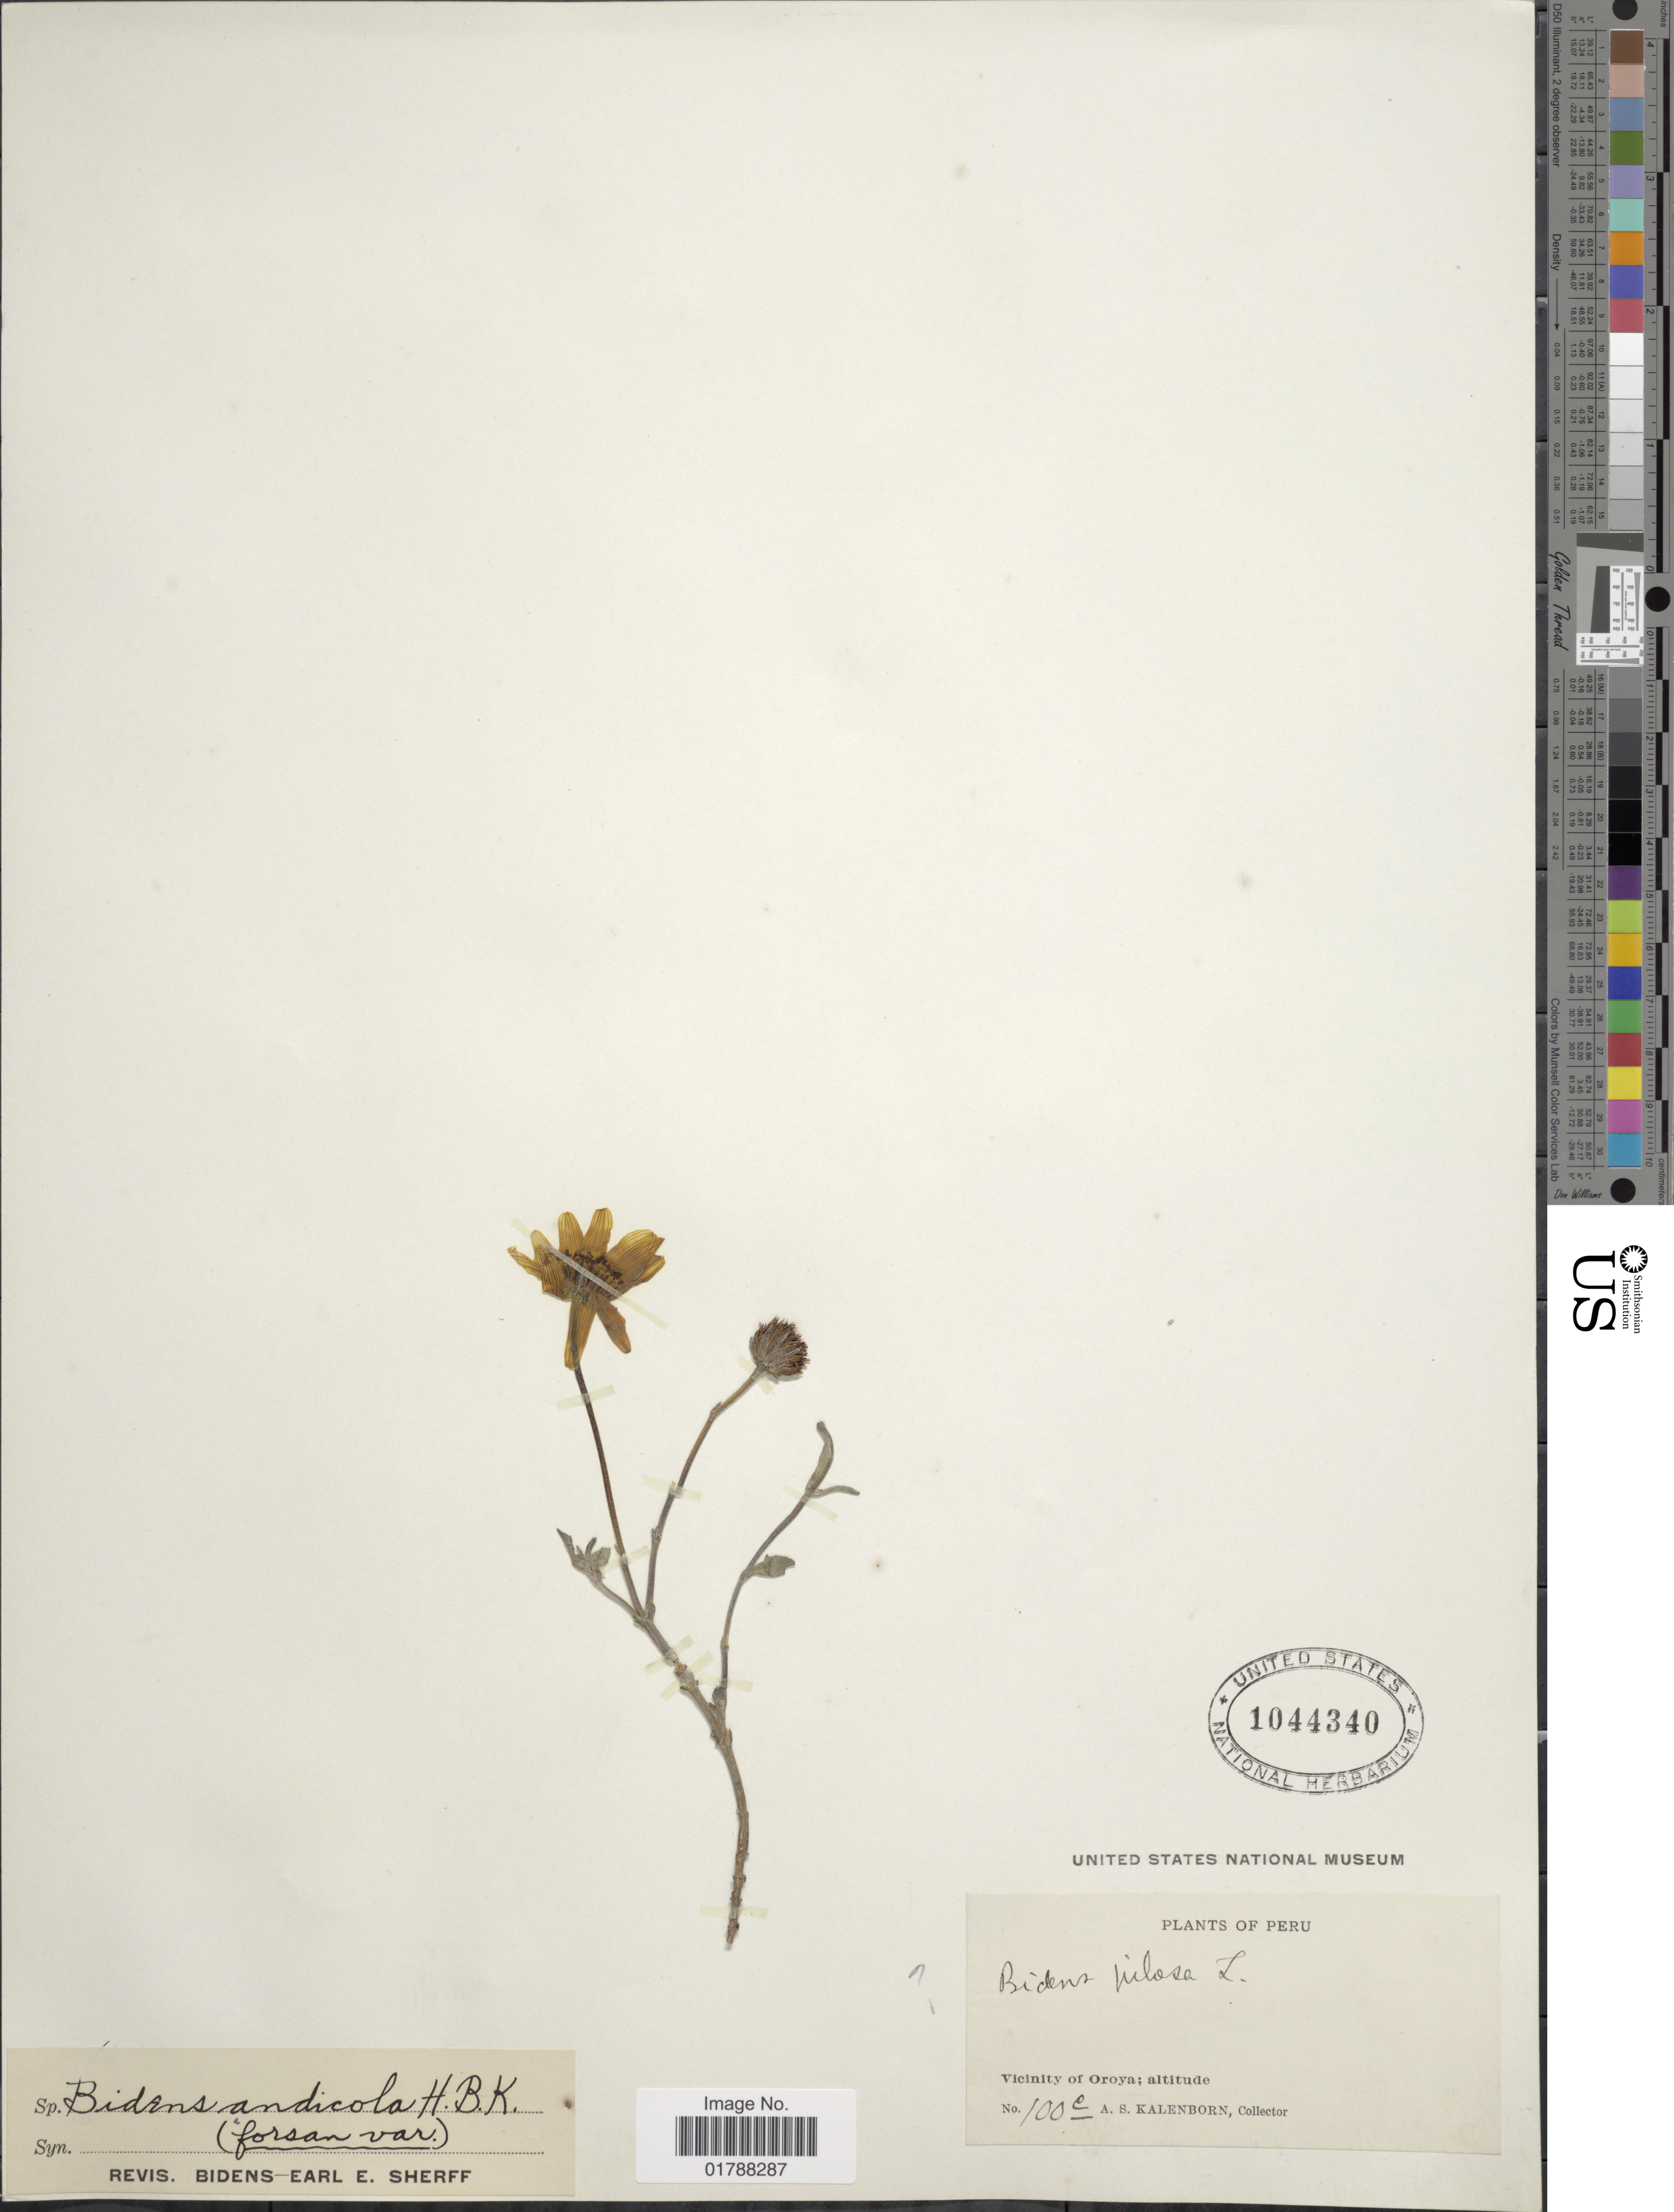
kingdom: Plantae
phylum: Tracheophyta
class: Magnoliopsida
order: Asterales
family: Asteraceae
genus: Bidens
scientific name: Bidens andicola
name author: Kunth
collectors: A. Kalenborn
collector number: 100c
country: Peru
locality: Vicinity of Oroya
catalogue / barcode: US 1044340